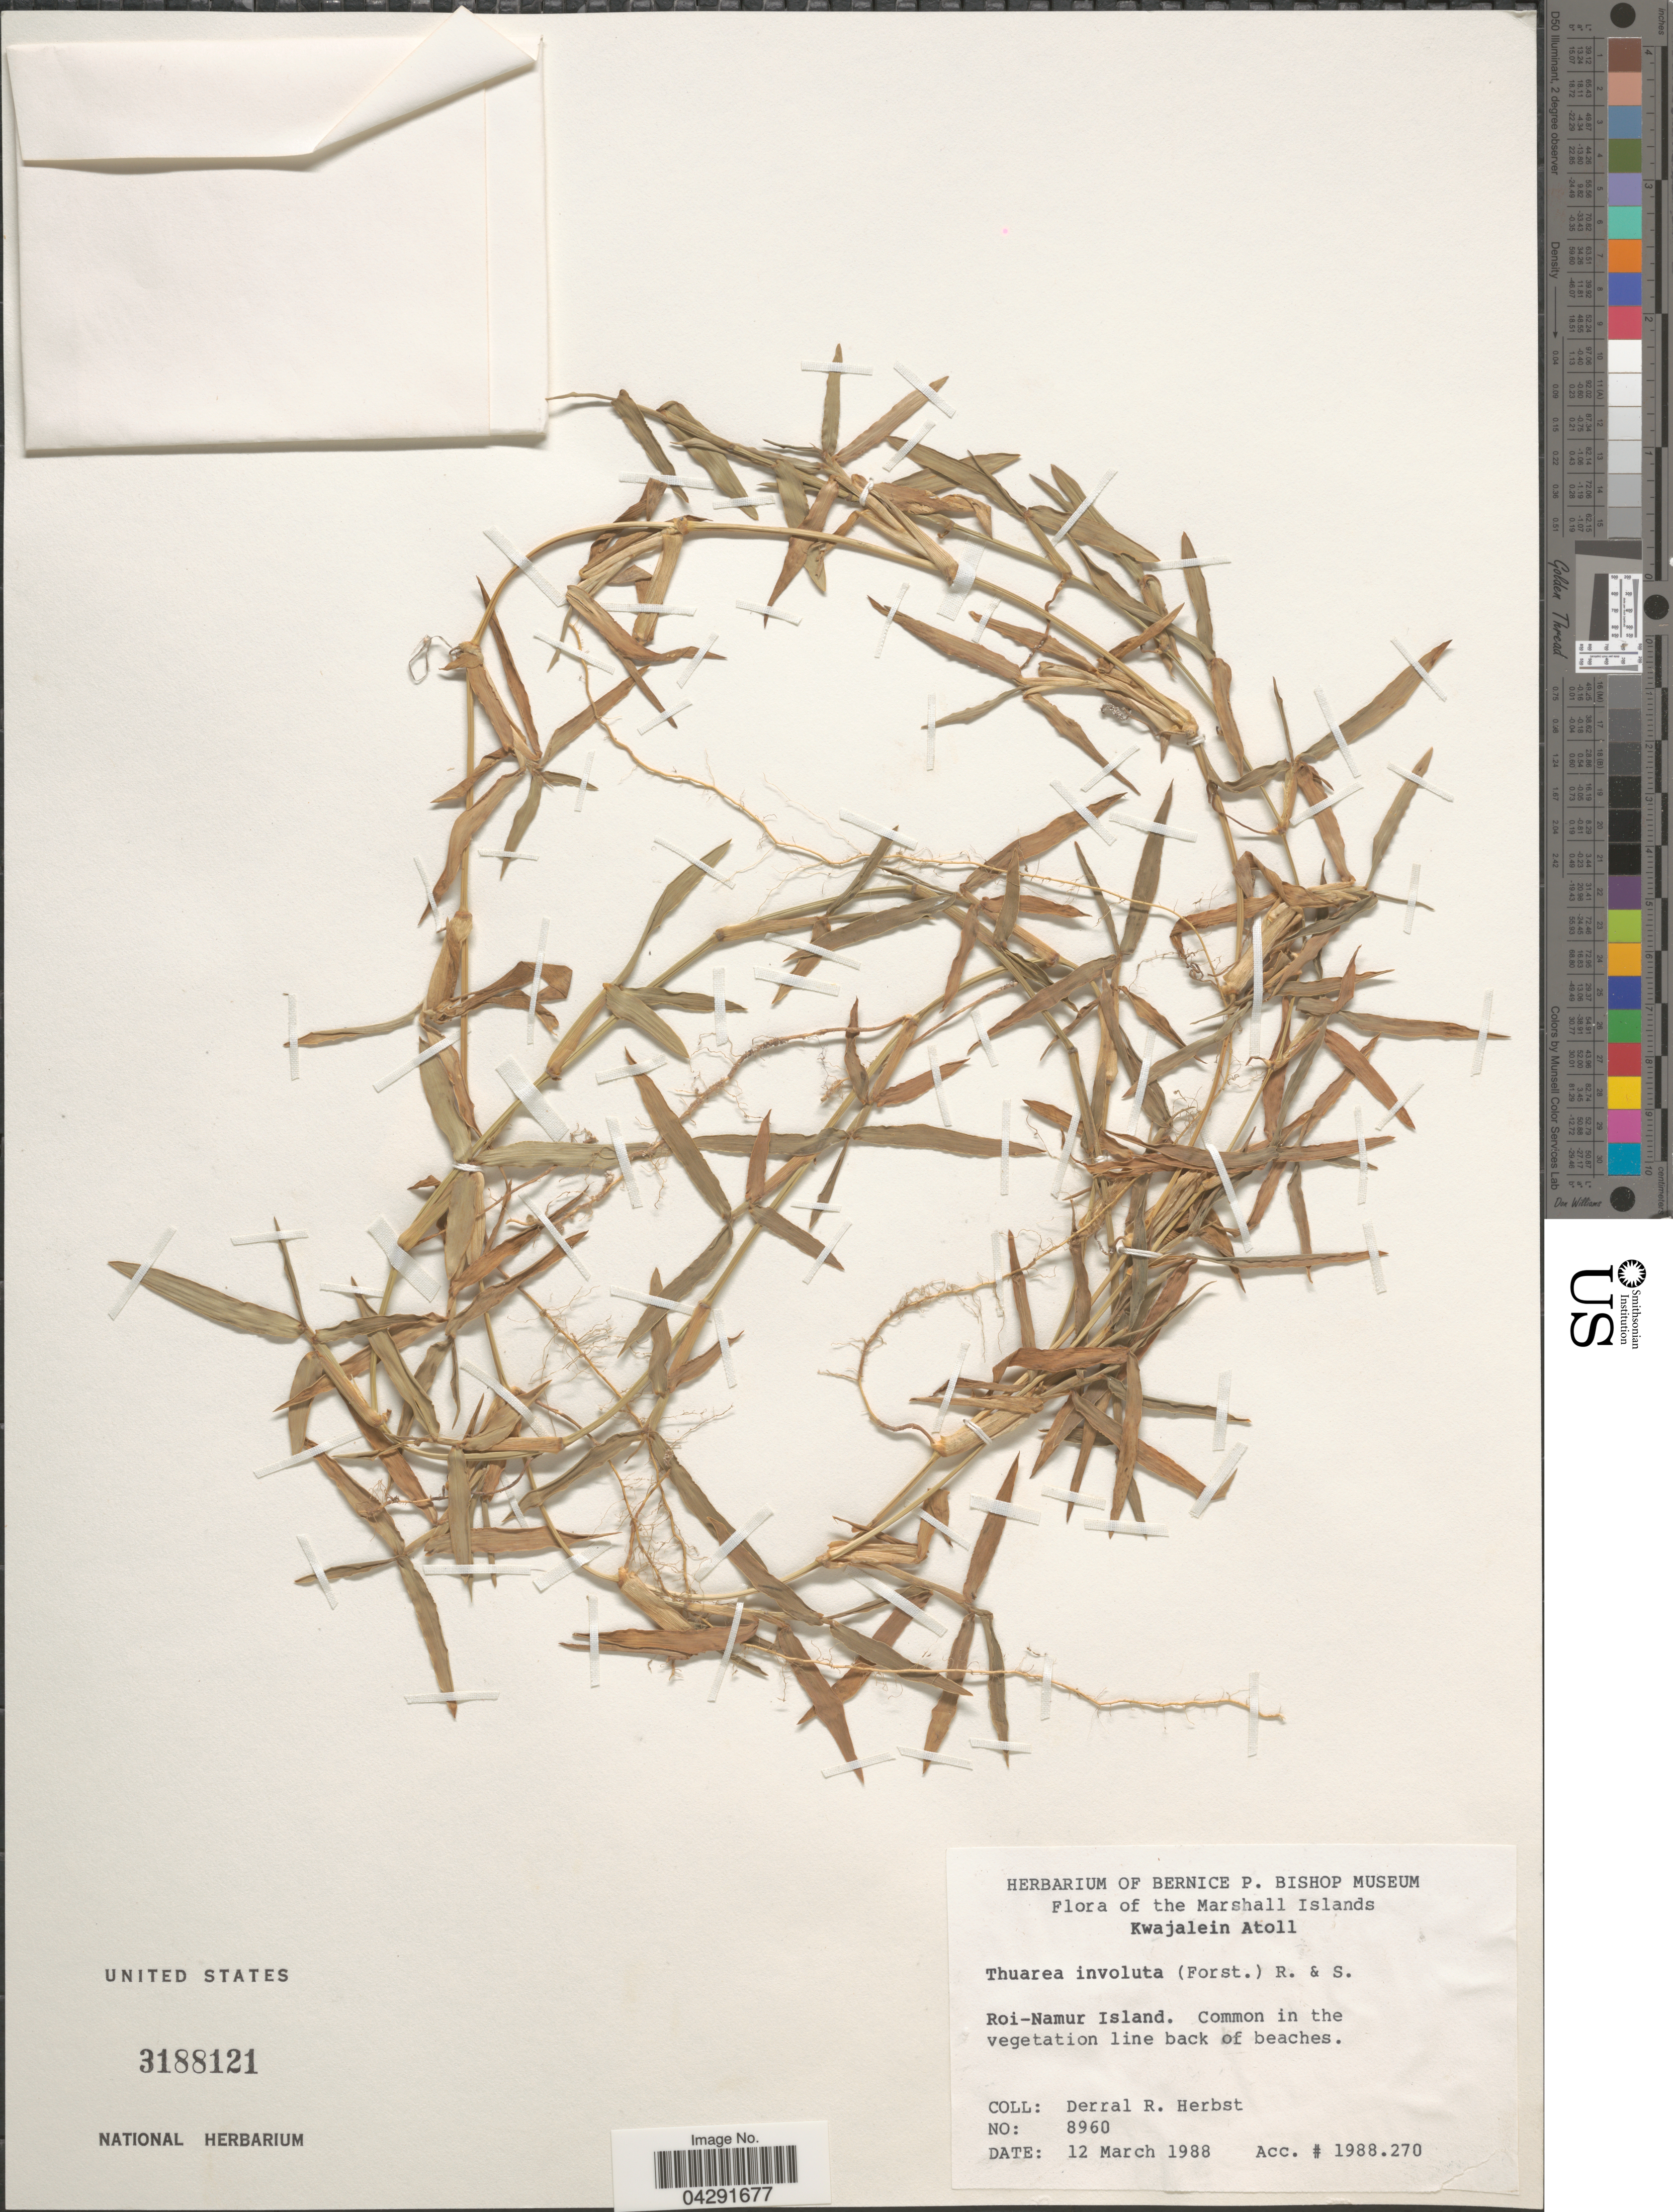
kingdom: Plantae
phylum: Tracheophyta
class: Liliopsida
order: Poales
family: Poaceae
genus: Thuarea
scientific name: Thuarea involuta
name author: (G. Forst.) R. Br. ex Sm.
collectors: D. R. Herbst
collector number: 8960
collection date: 1988-03-12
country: Marshall Islands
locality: Kwajalein Atoll. Roi-Namur Island. Common in the vegetation line back of beaches.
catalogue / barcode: US 3188121